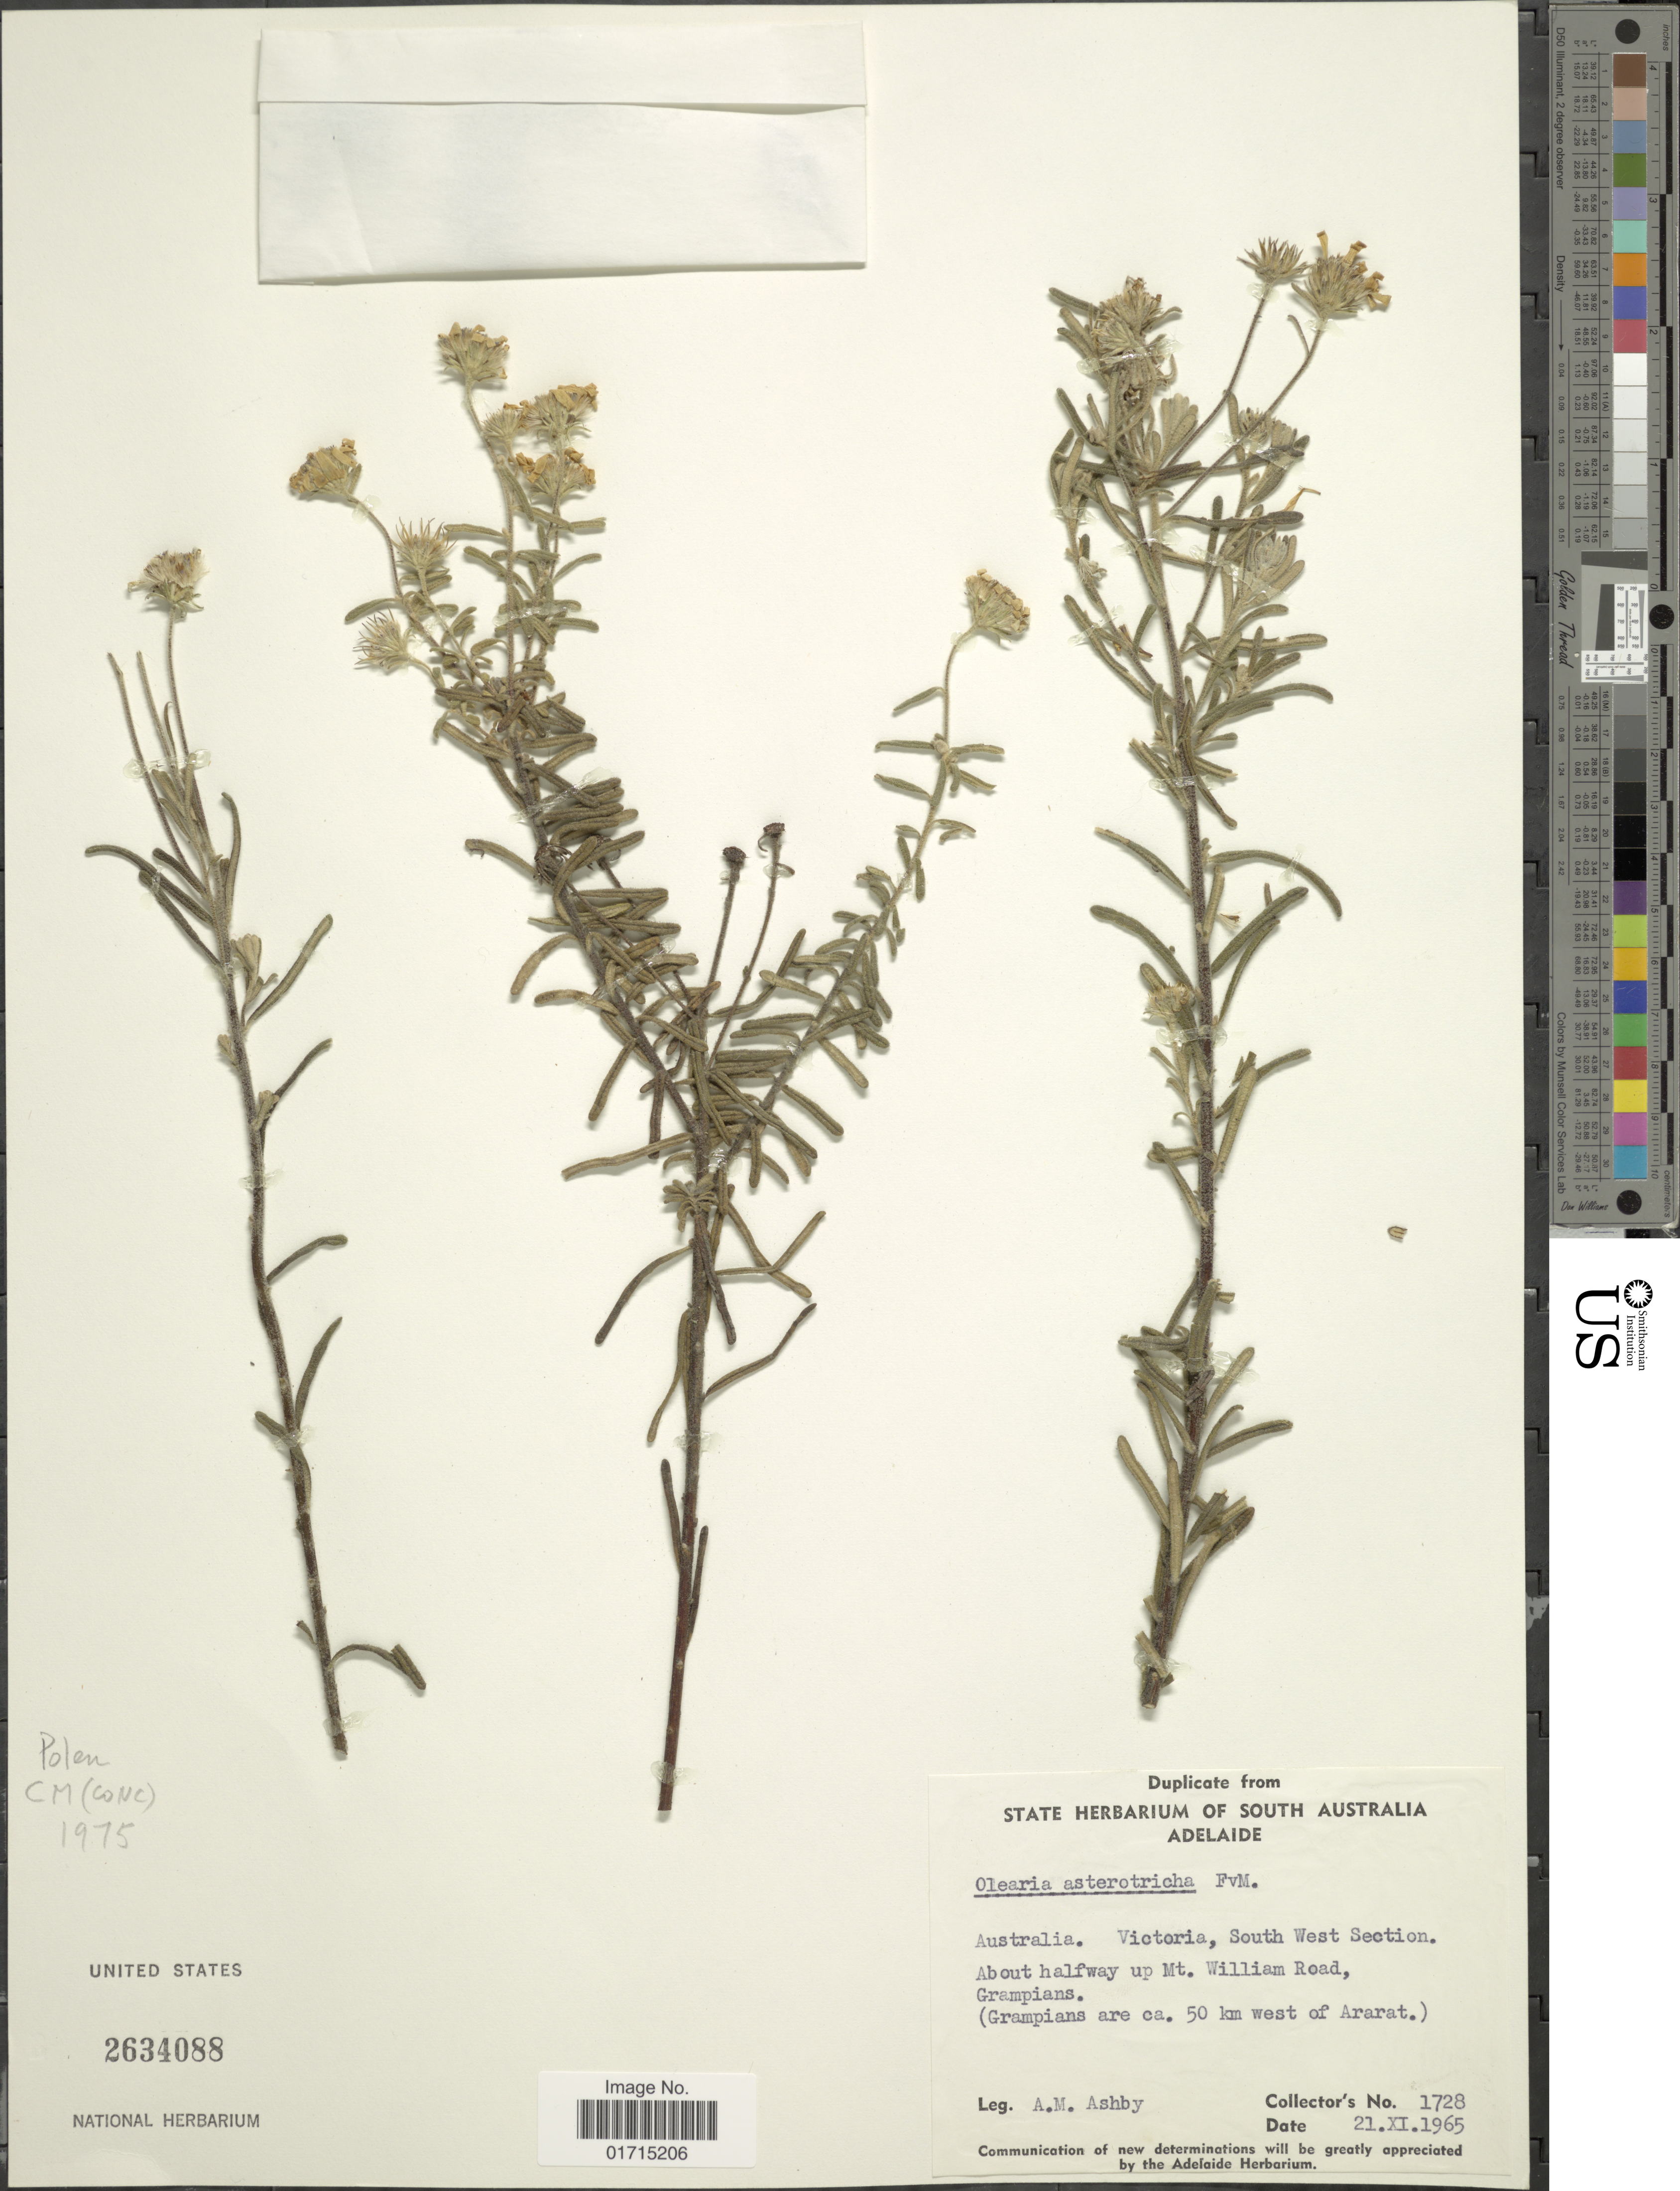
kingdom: Plantae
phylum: Tracheophyta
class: Magnoliopsida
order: Asterales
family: Asteraceae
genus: Olearia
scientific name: Olearia asterotricha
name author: (F. Muell.) F. Muell.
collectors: A. Ashby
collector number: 1728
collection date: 1965-11-21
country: Australia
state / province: Victoria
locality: Australia. Victoria, South West Section. About halfway uip Mt. William Road, Grampians. (Grampians are ca. 50 km west of Ararat)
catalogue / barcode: US 2634088